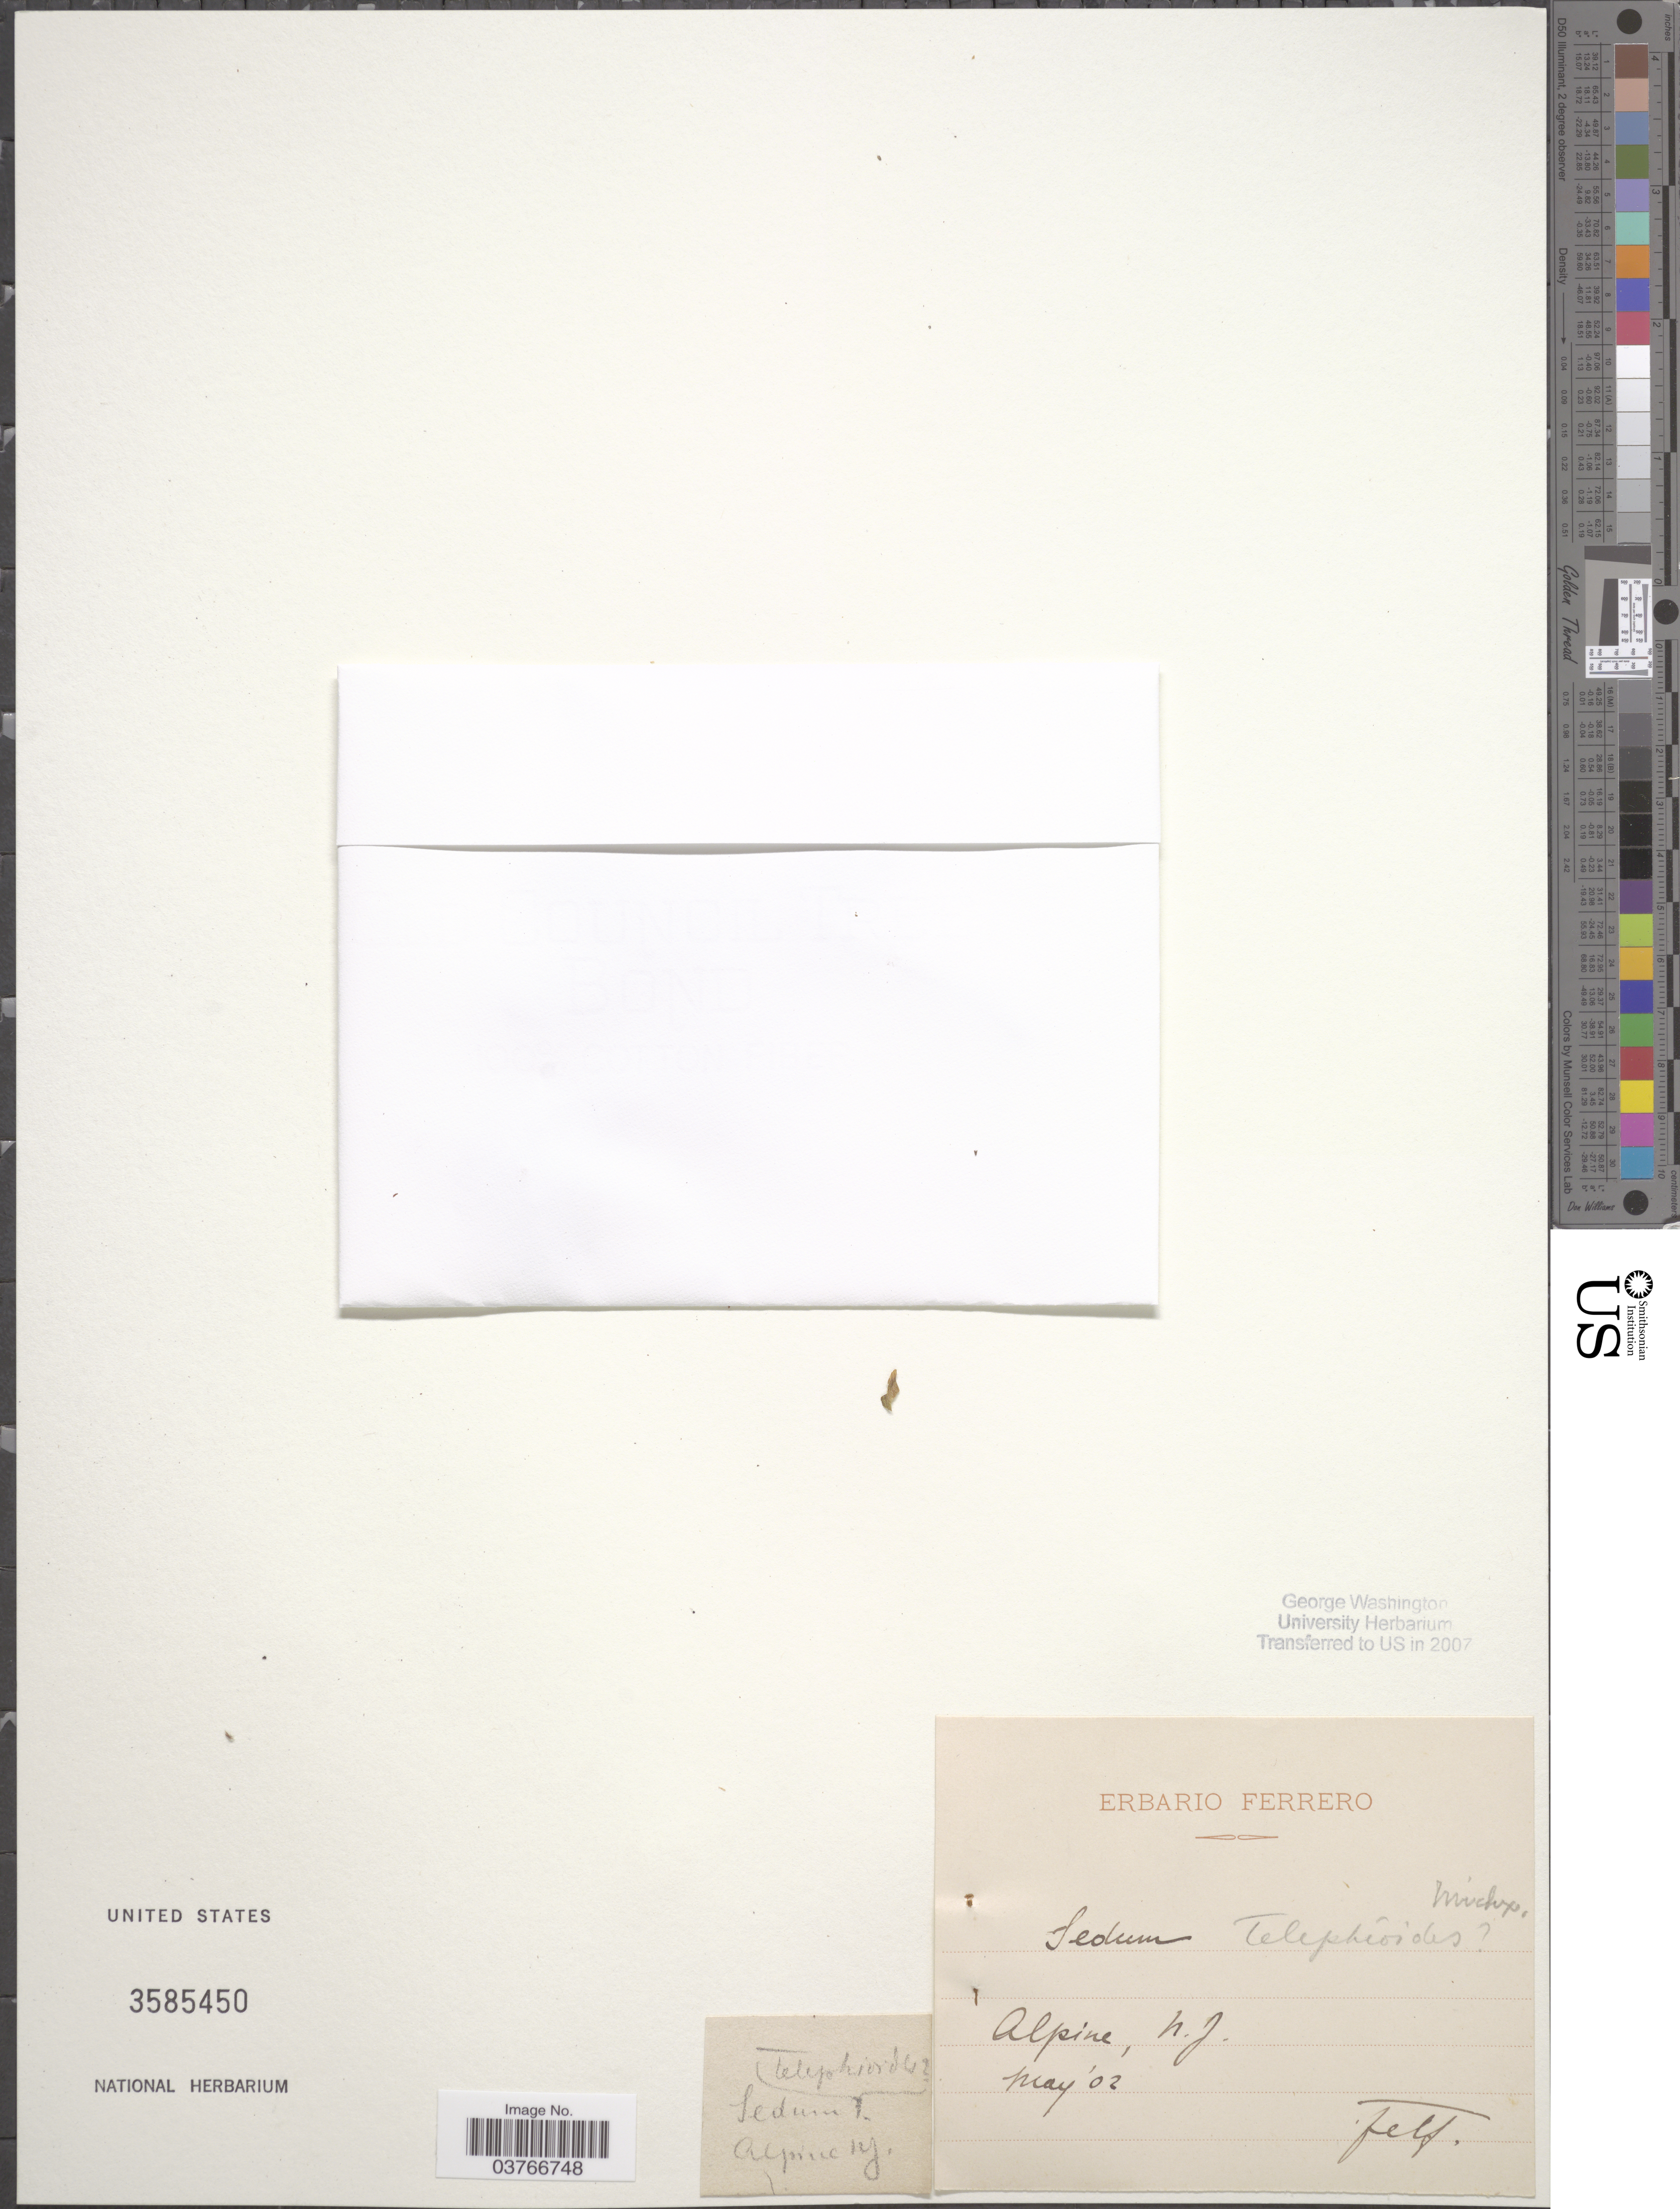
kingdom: Plantae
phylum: Tracheophyta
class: Magnoliopsida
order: Saxifragales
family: Crassulaceae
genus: Sedum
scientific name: Sedum sp.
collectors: ex herb. Ferrero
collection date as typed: Transcribed d/m/y: /5/2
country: United States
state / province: New Jersey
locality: Alpine.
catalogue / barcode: US 3585450